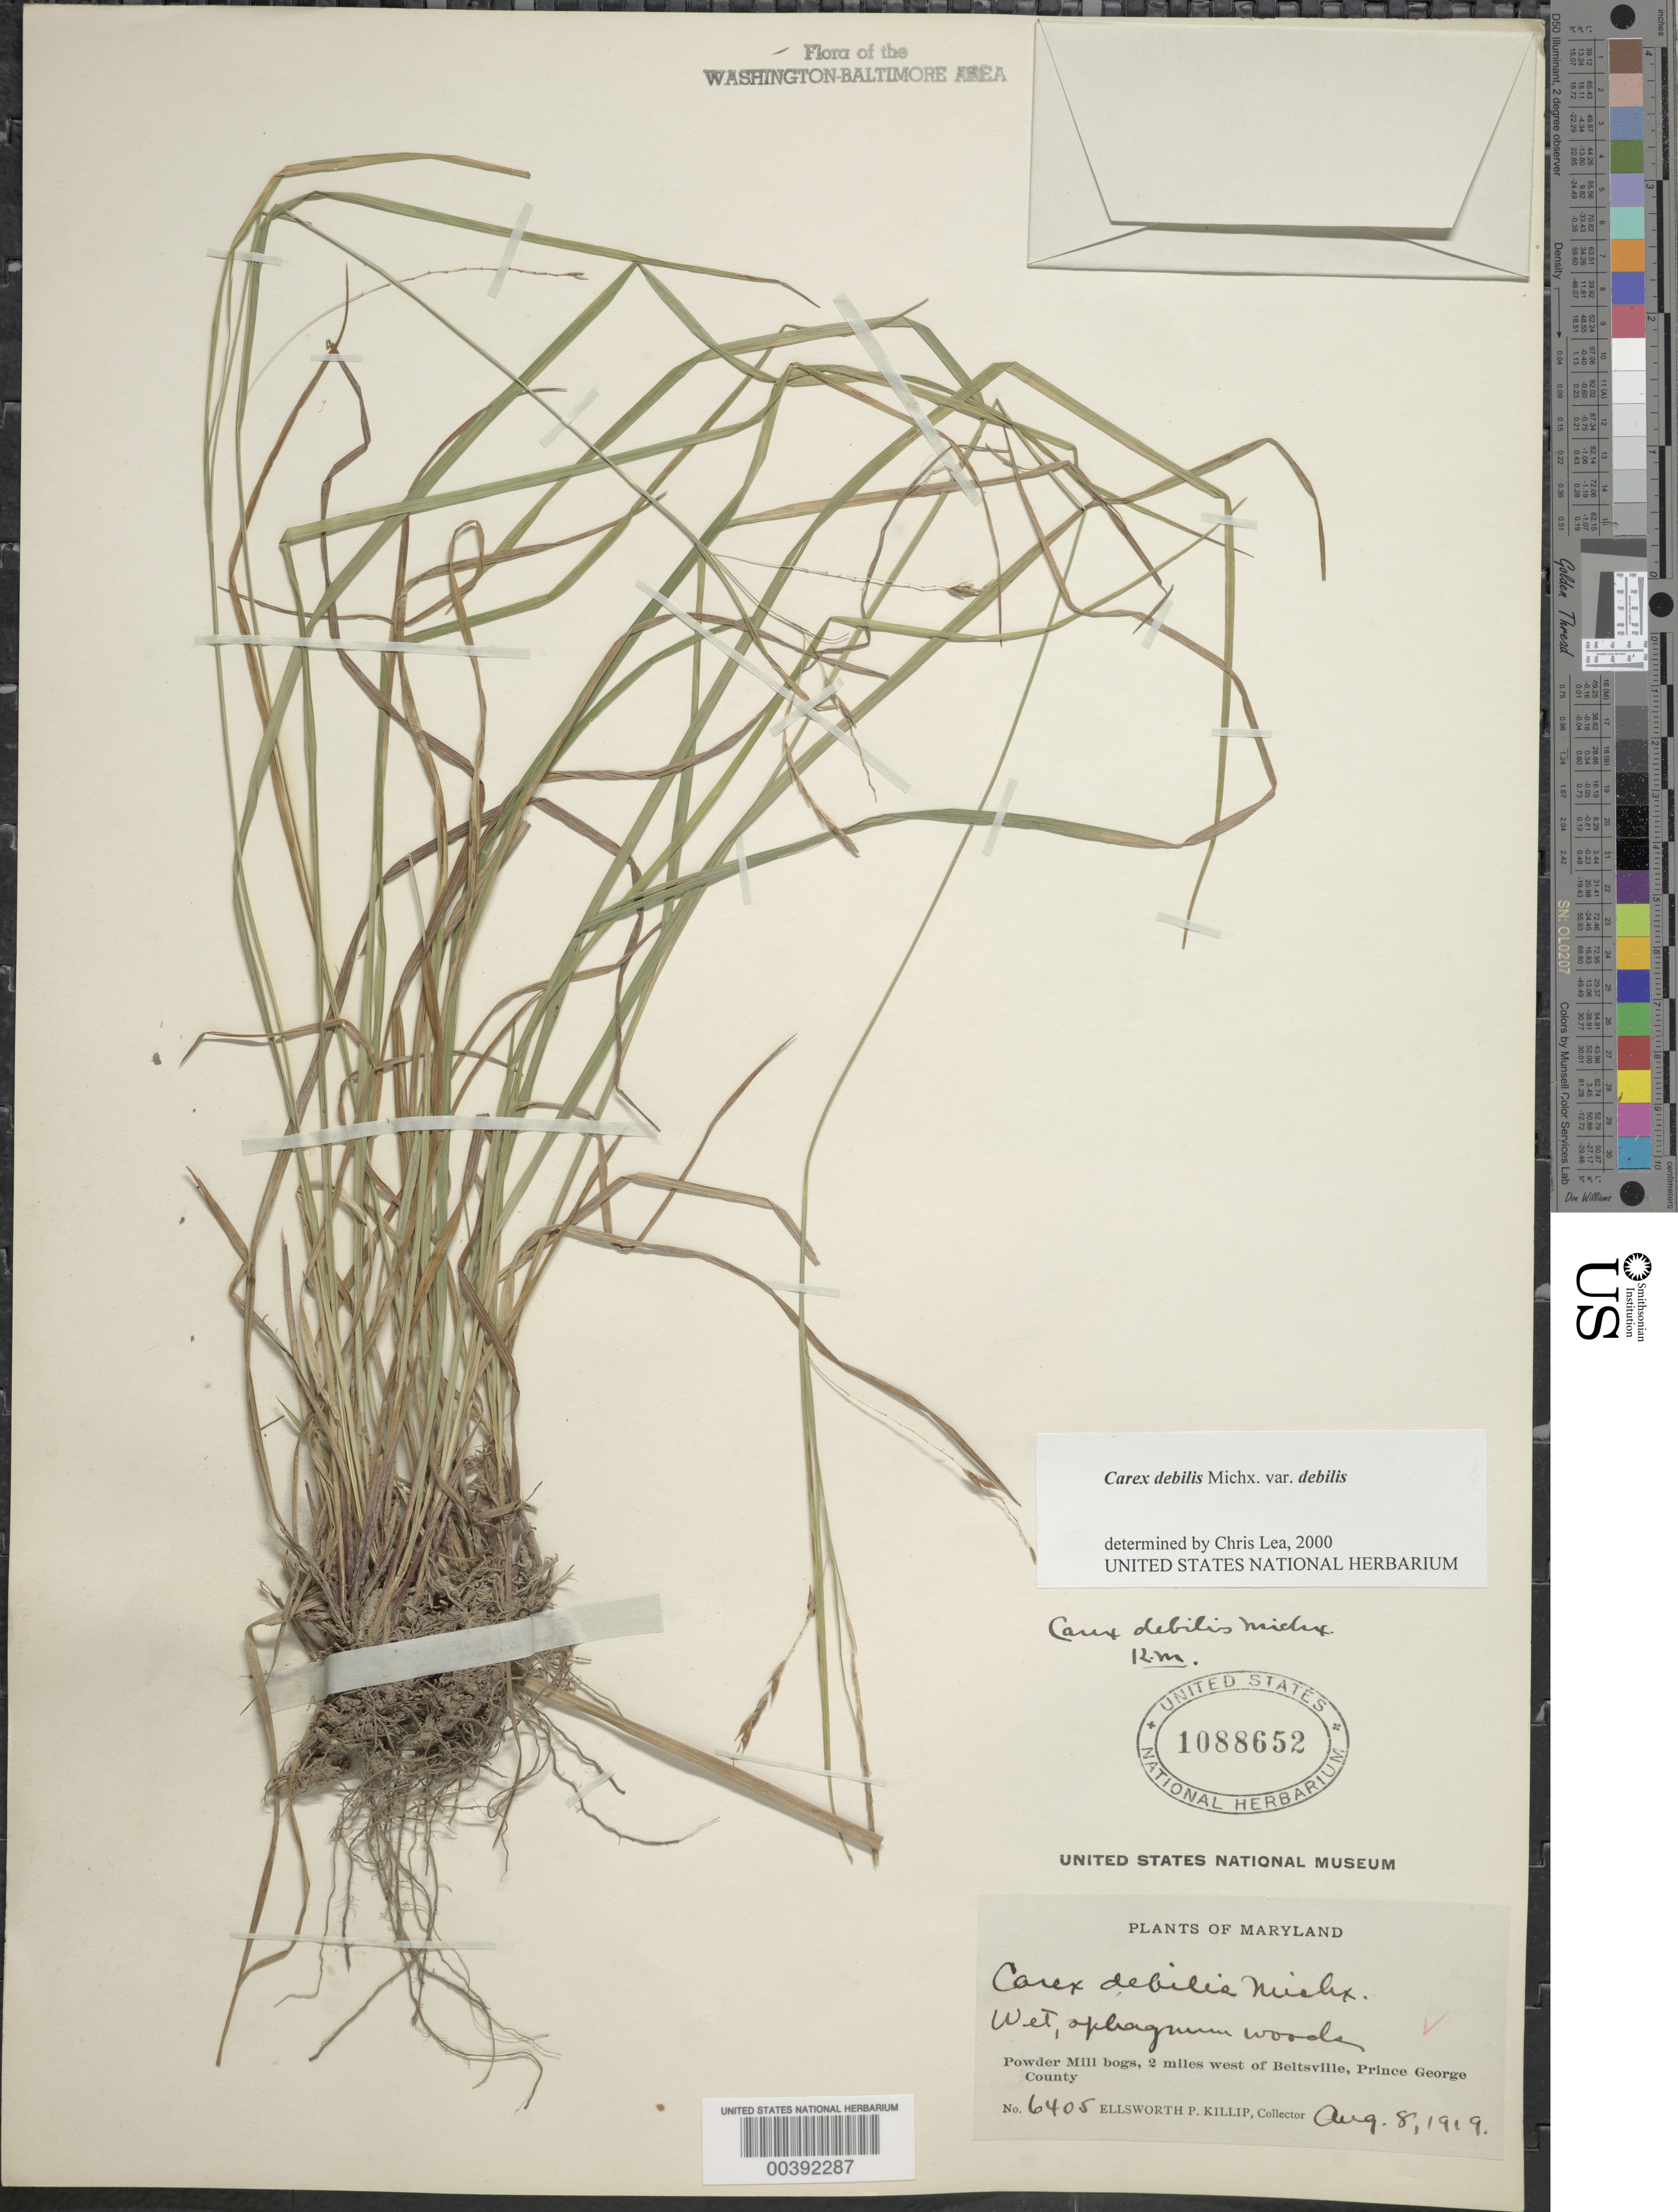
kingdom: Plantae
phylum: Tracheophyta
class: Liliopsida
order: Poales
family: Cyperaceae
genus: Carex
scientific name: Carex debilis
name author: Michx.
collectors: E. P. Killip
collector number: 6405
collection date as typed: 08 Aug 1919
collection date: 1919-08-08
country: United States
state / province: Maryland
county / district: Prince George's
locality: Powdermill Bogs, Beltsville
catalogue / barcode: US 1088652